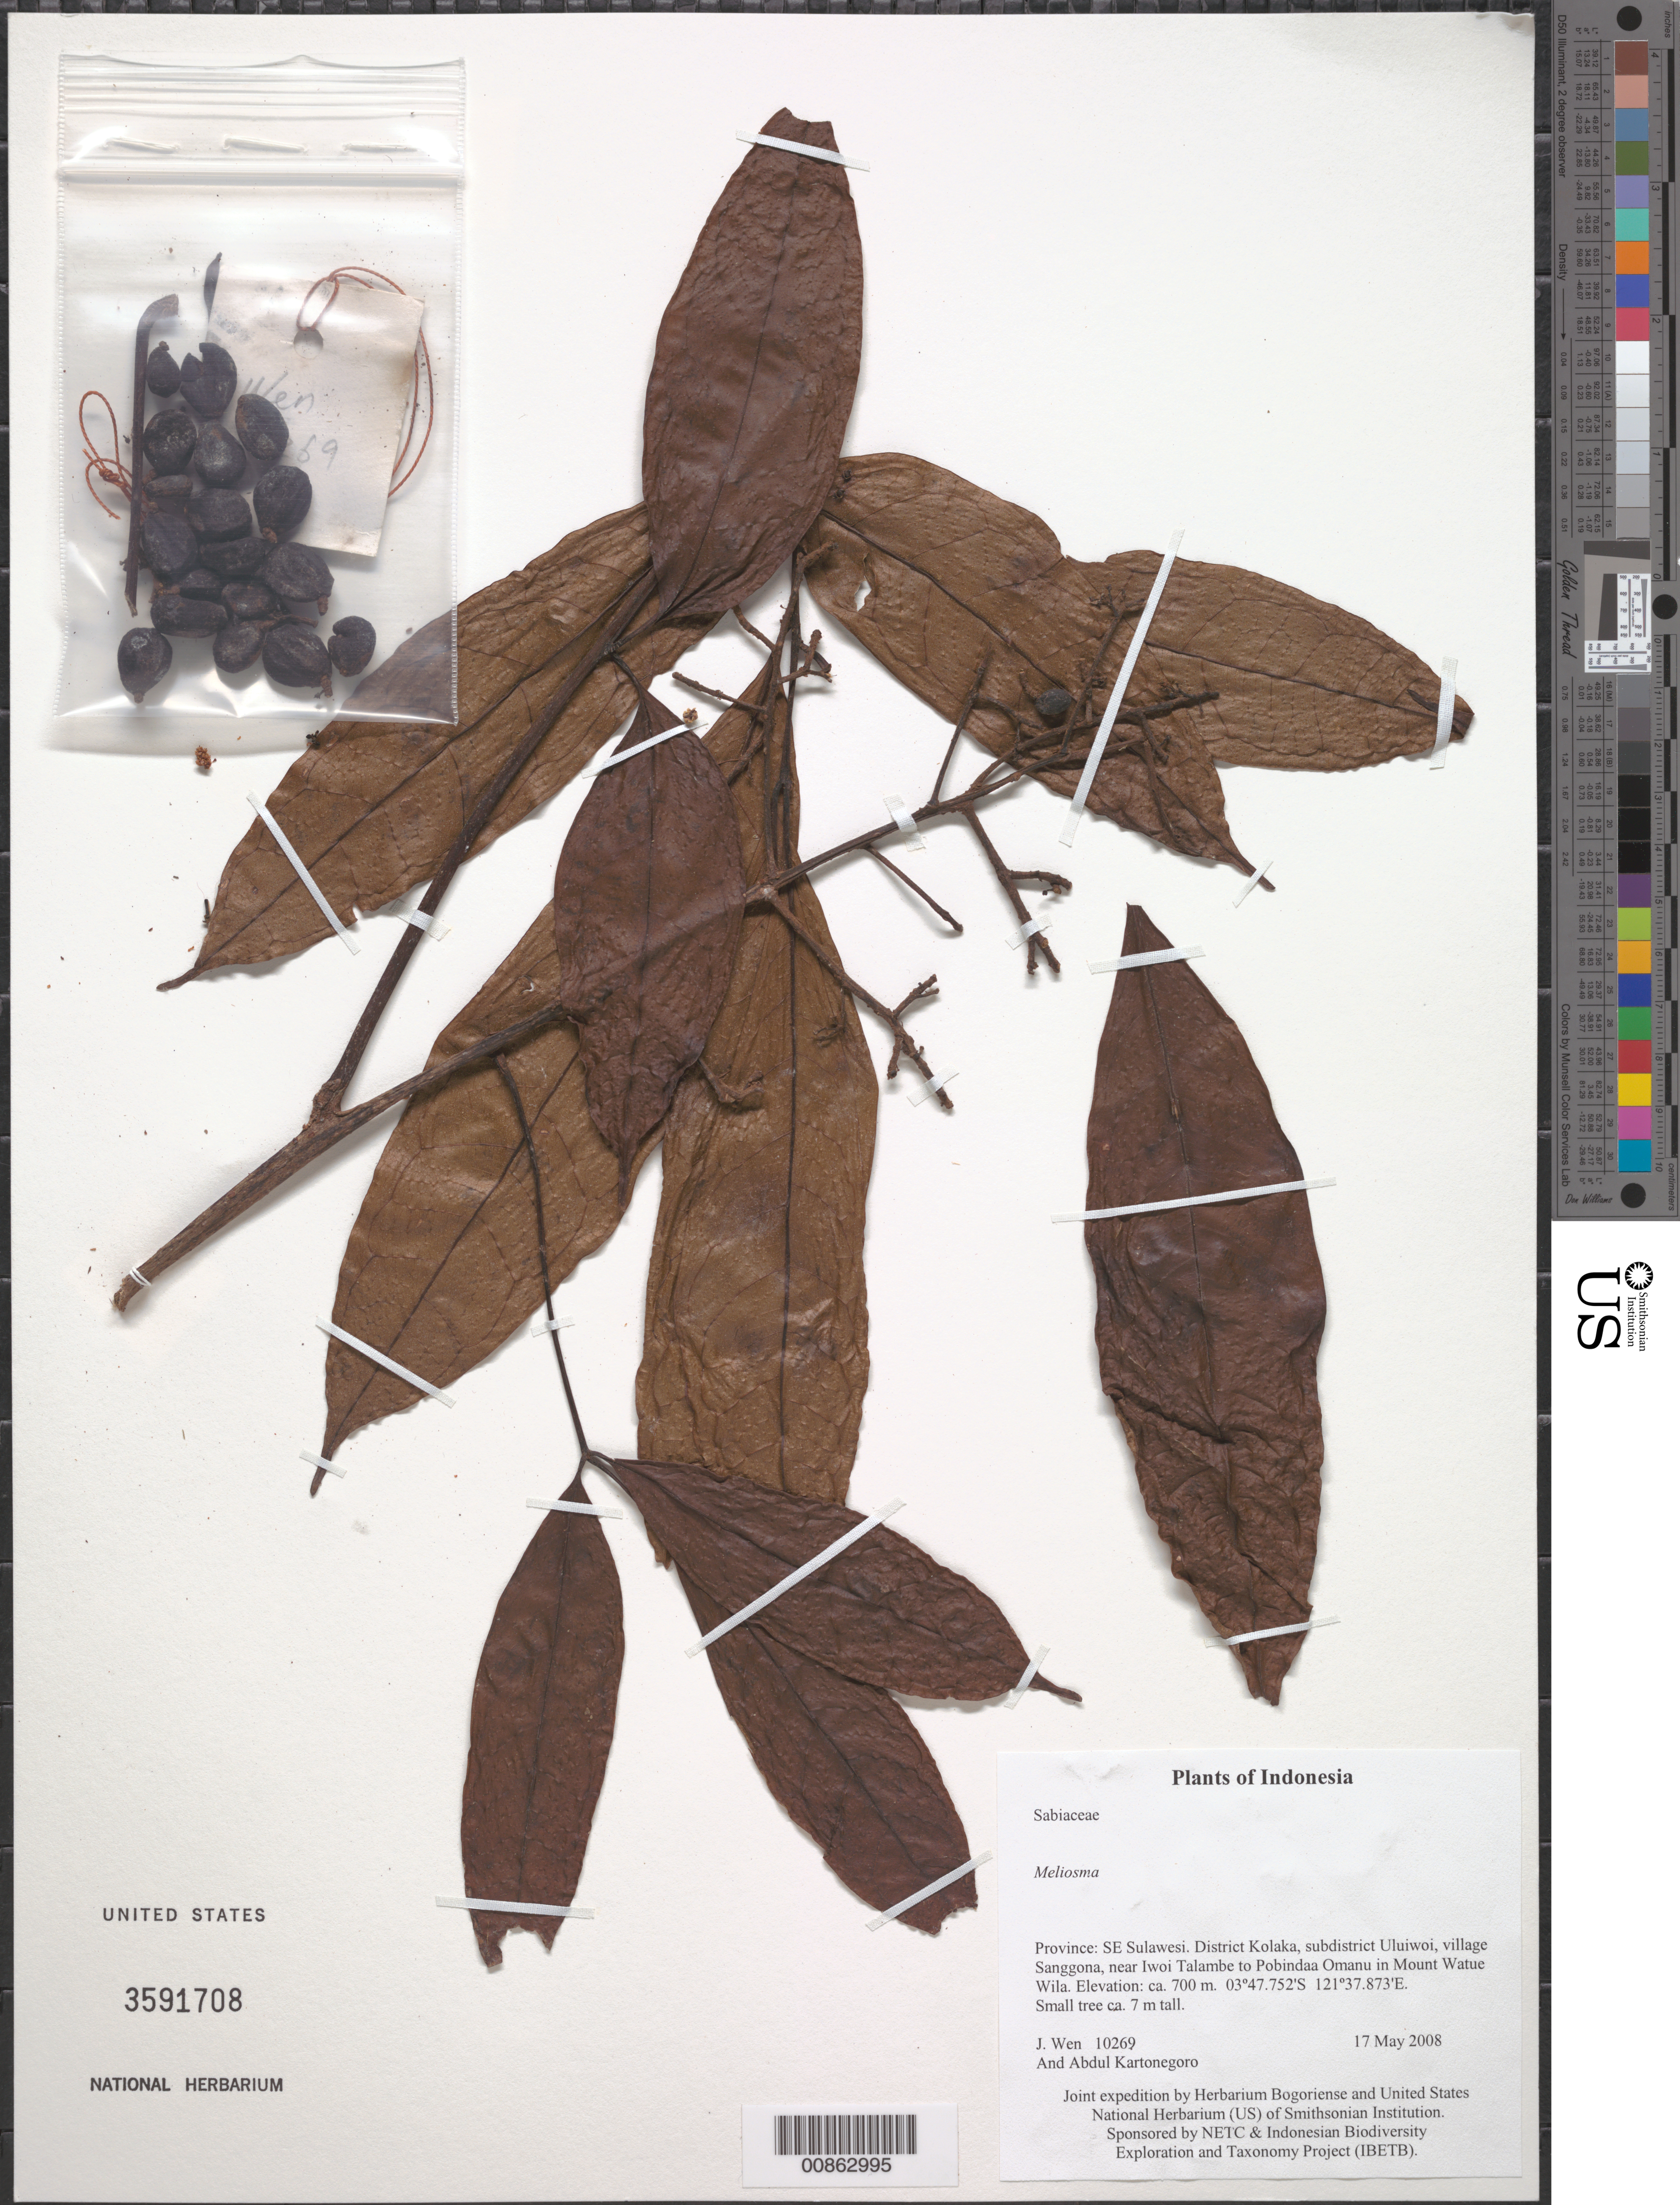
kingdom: Plantae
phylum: Tracheophyta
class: Magnoliopsida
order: Proteales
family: Sabiaceae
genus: Meliosma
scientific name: Meliosma sp.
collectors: J. Wen & A. Kartonegoro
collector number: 10269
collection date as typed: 17 May 2008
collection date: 2008-05-17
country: Indonesia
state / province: Sulawesi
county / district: Sulawesi Tenggara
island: Sulawesi [Celebes]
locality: District Kolaka, subdistrict Uluiwoi, village Sanggona, near Iwoi Talambe to Pobindaa Omanu in Mount Watue Wila.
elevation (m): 700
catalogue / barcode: US 3591708